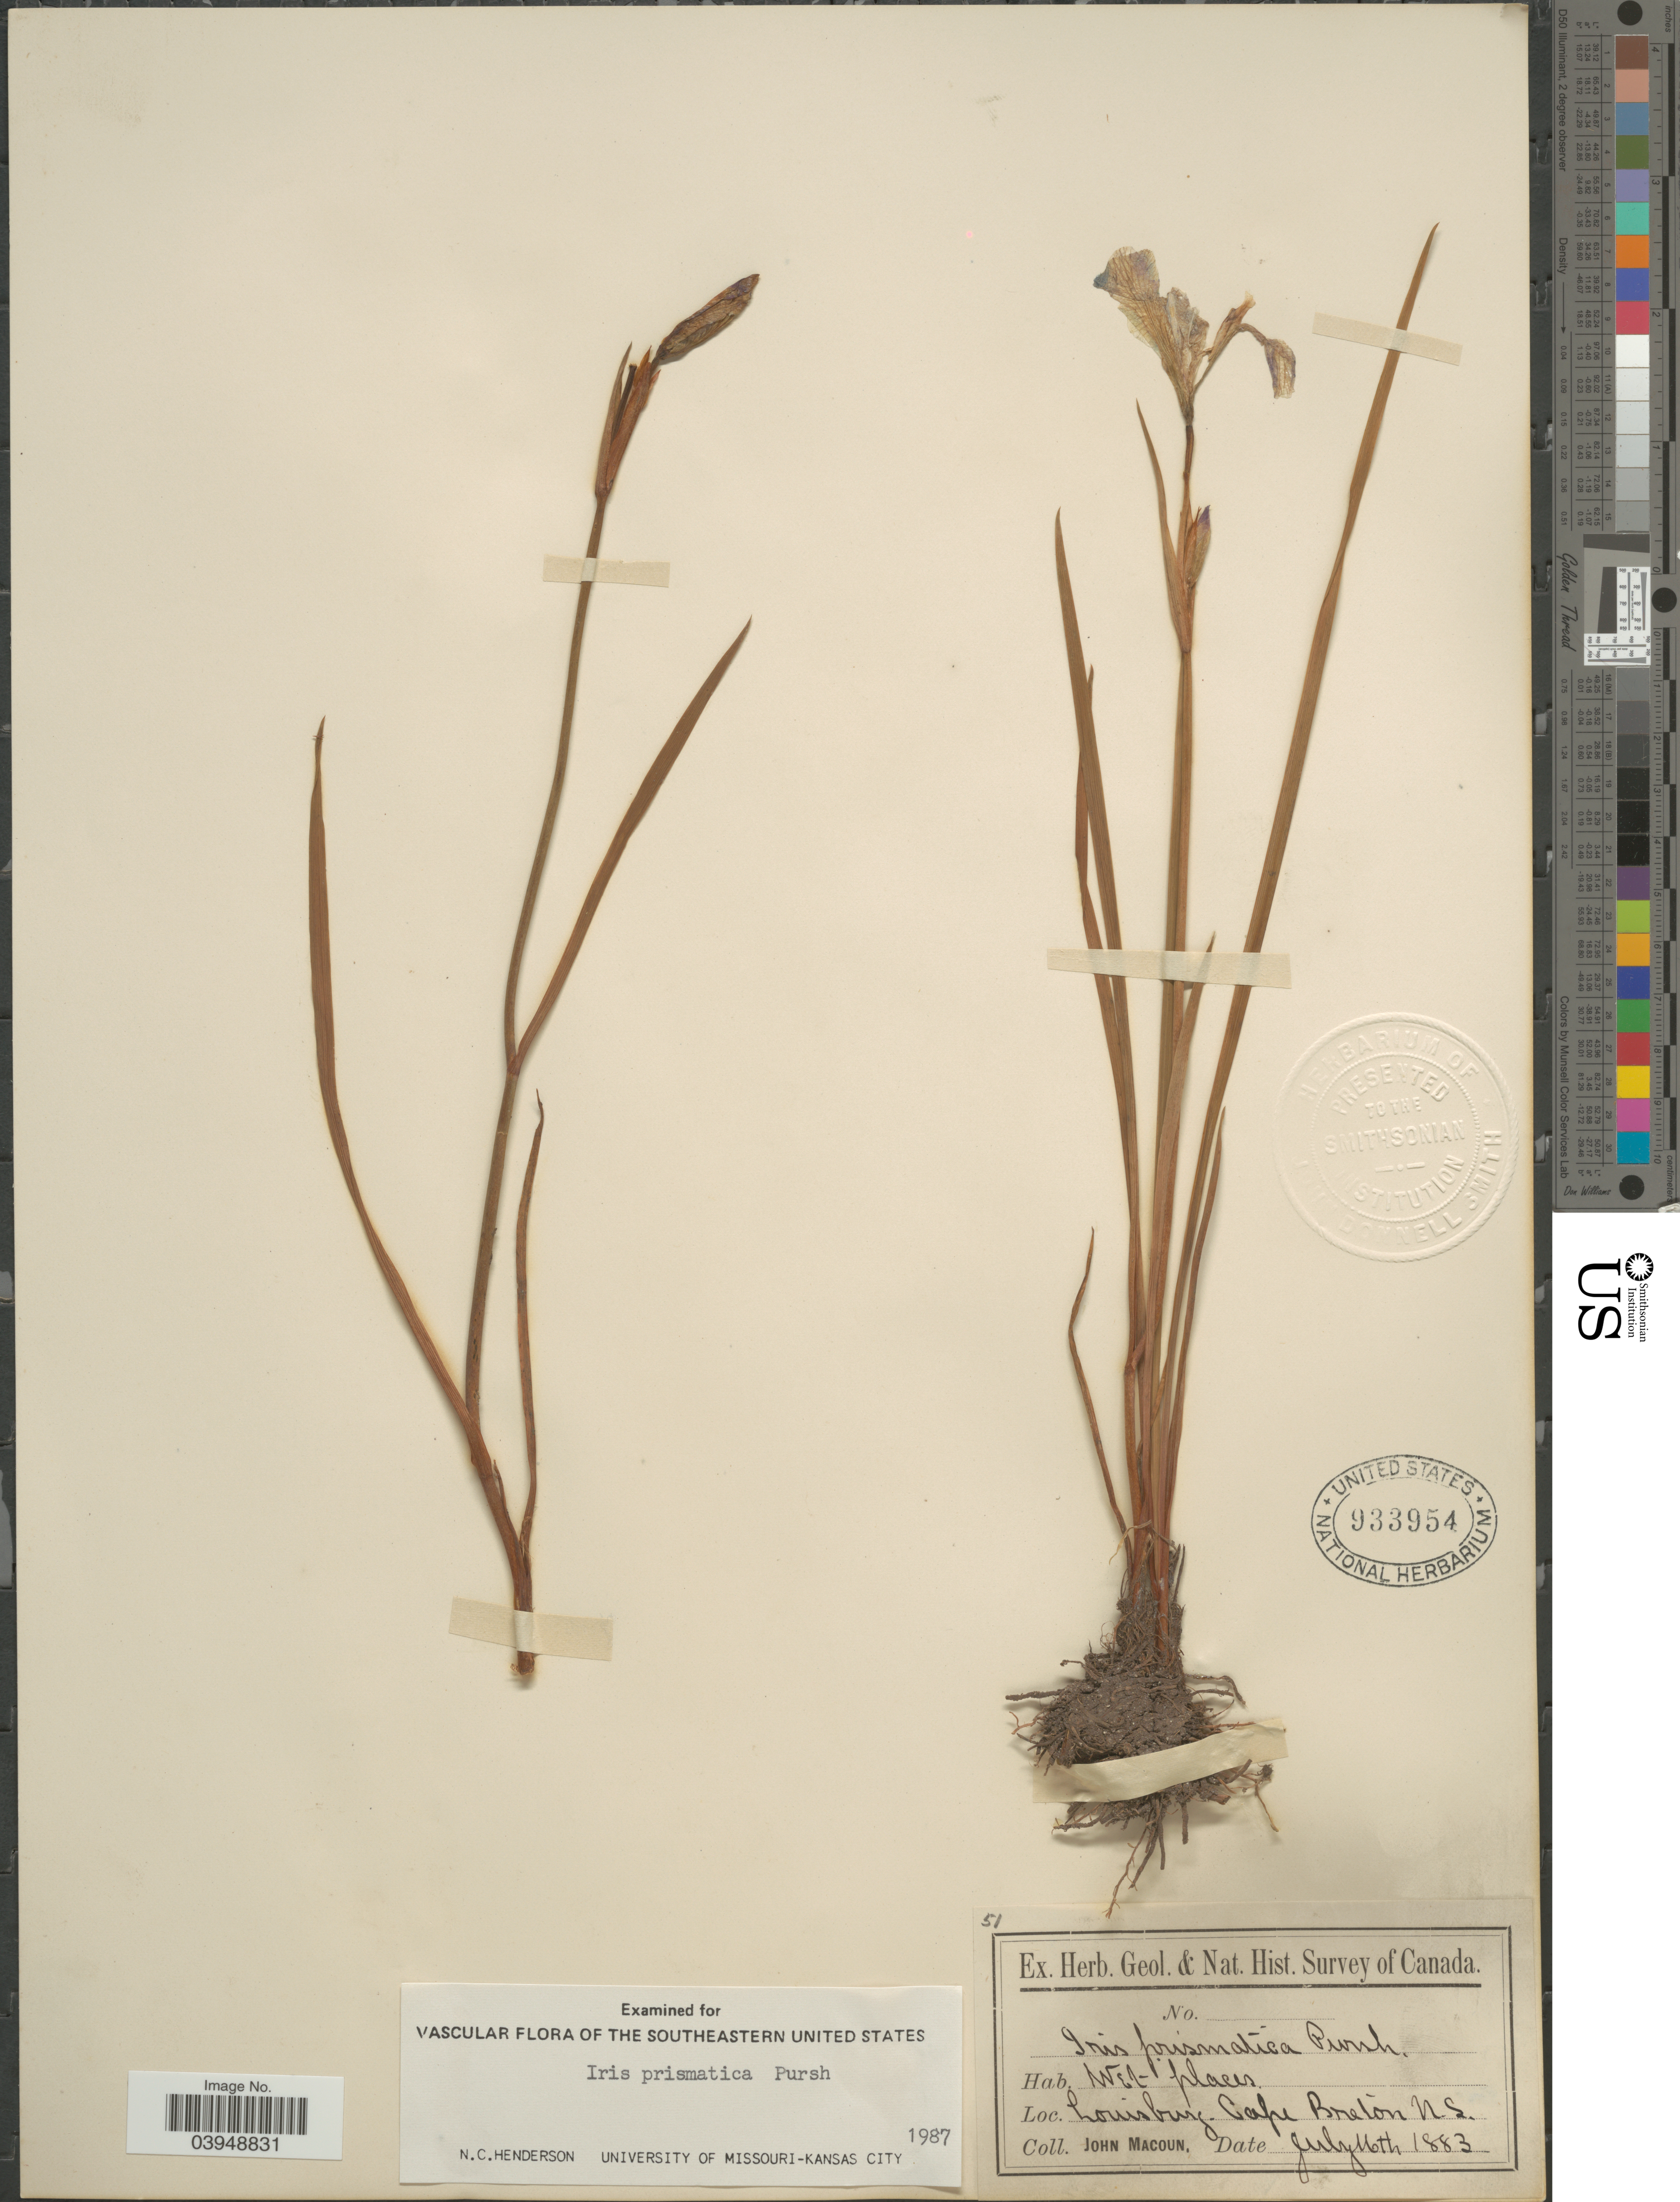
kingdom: Plantae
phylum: Tracheophyta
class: Liliopsida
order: Asparagales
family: Iridaceae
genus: Iris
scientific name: Iris prismatica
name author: Pursh ex Ker Gawl.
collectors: J. Macoun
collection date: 1883-07-16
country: Canada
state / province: Nova Scotia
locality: Louisburg, Cape Breton.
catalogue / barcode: US 933954